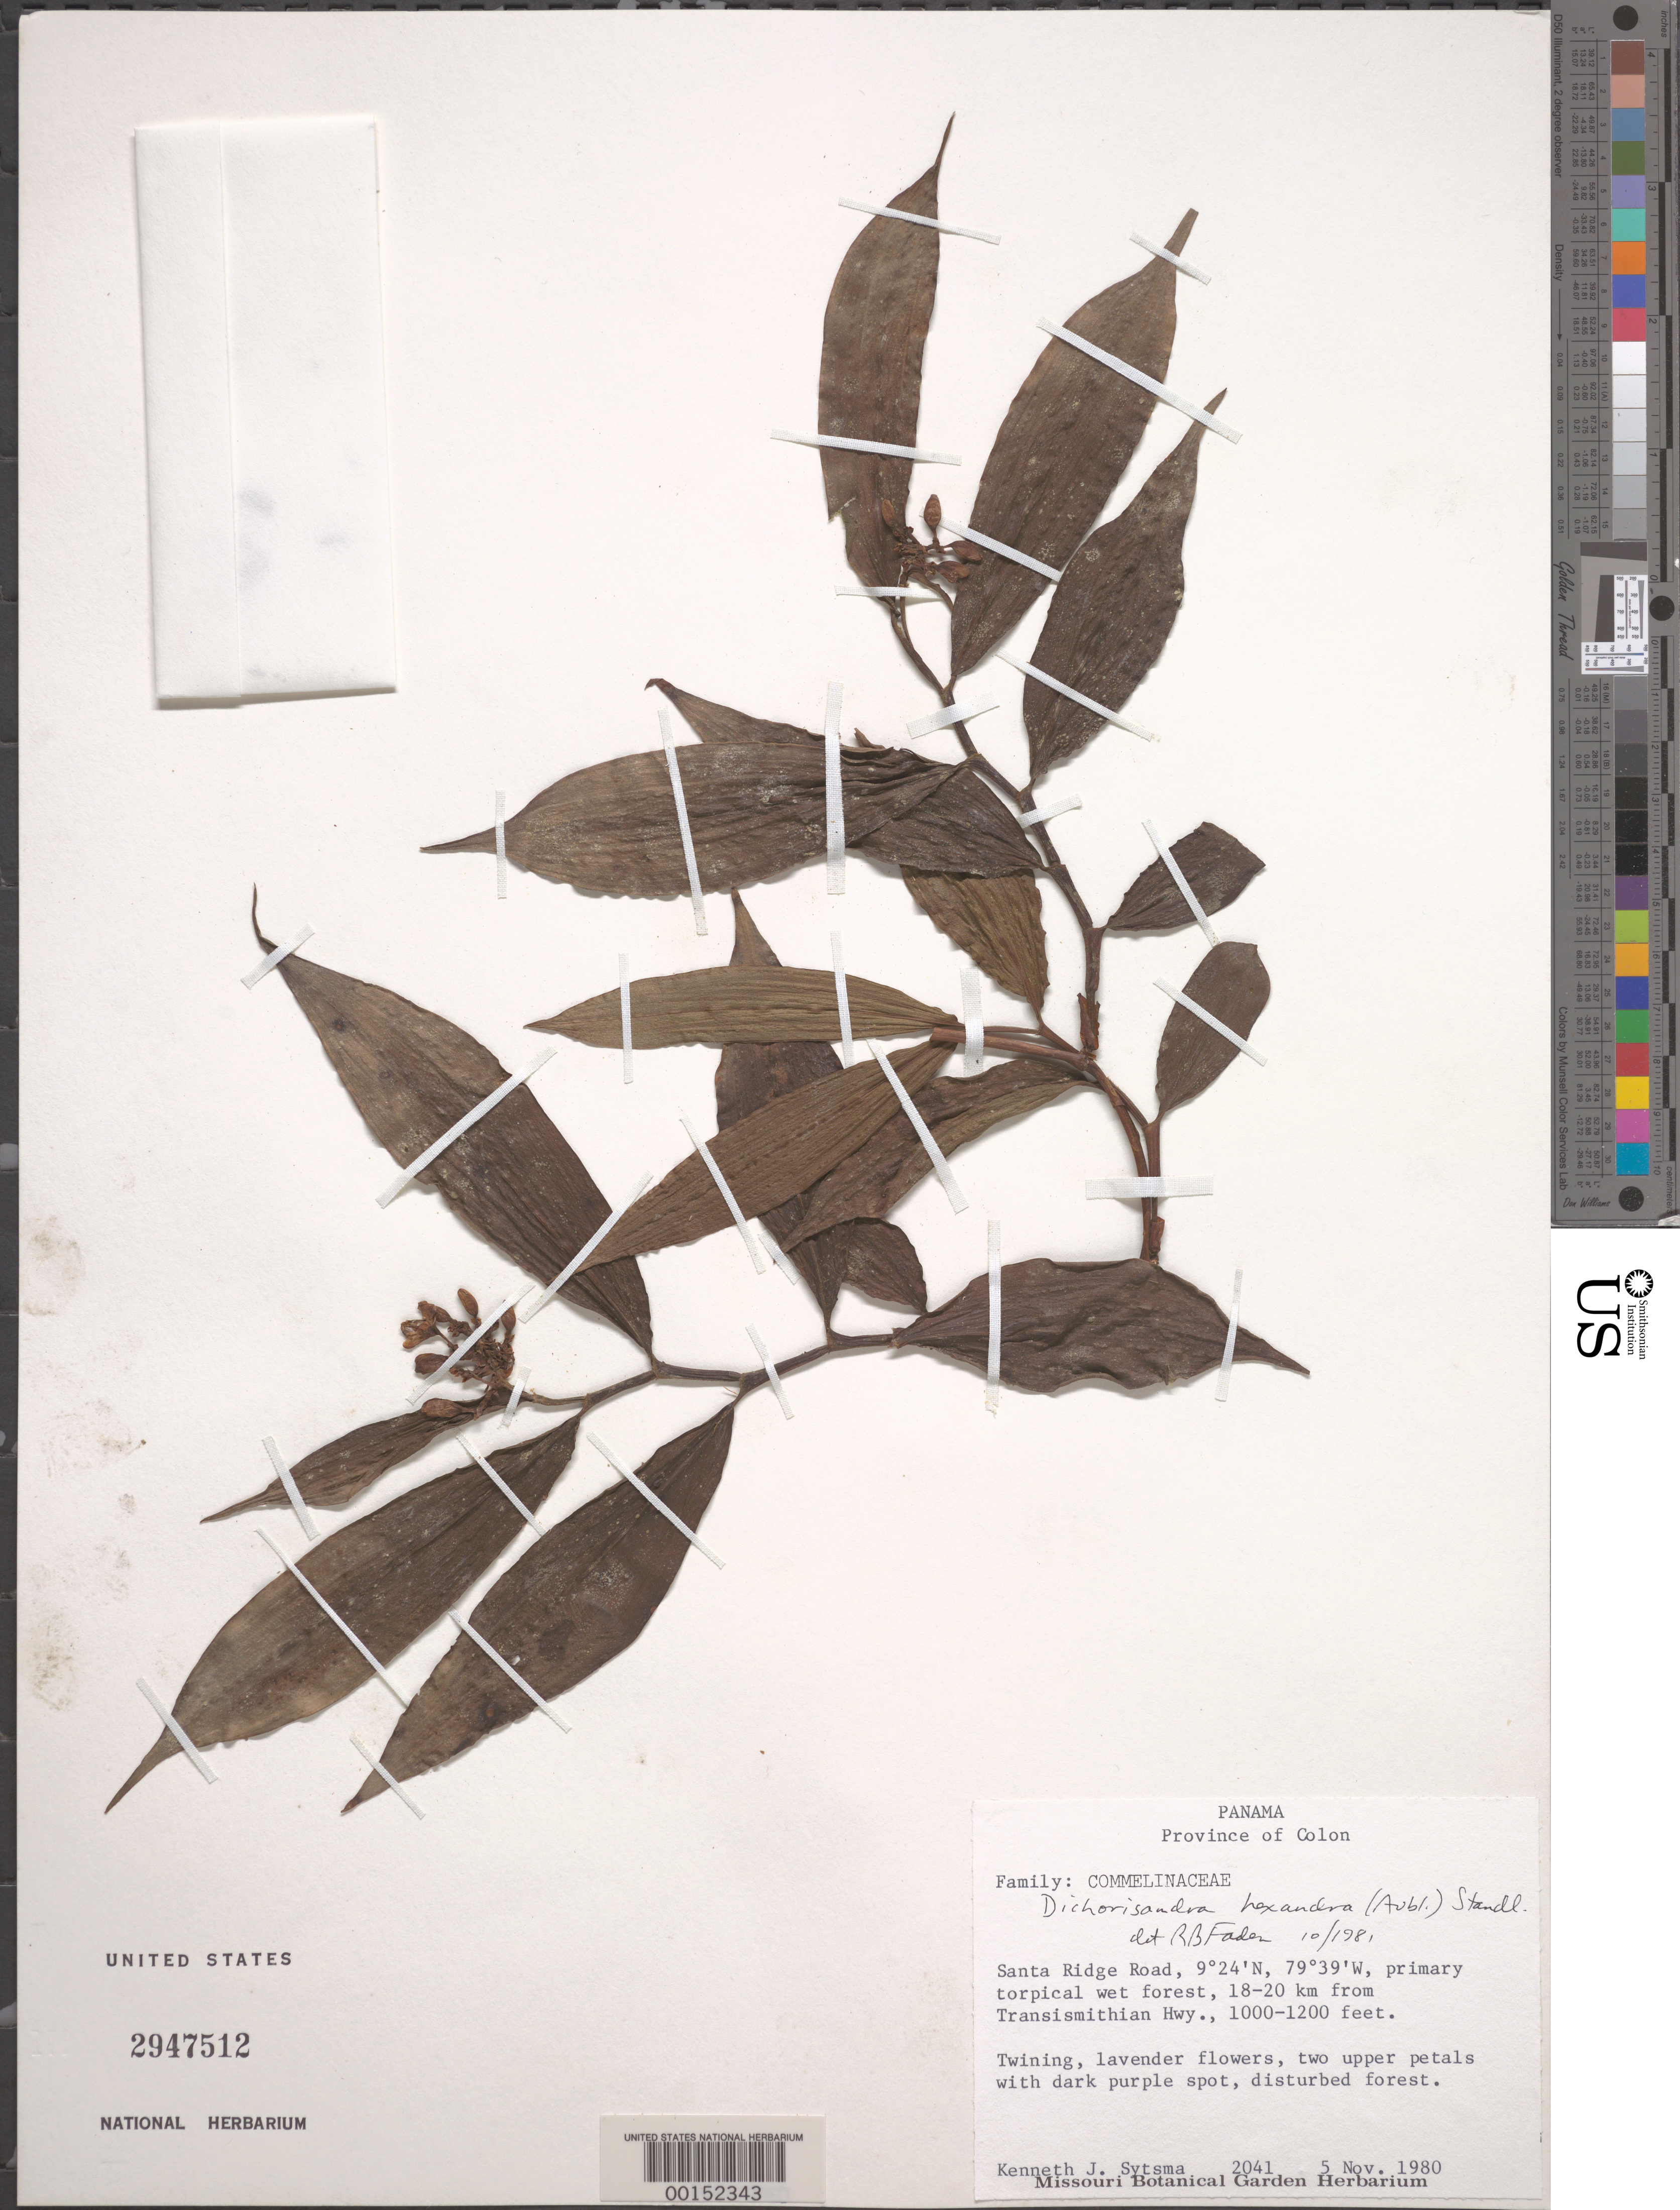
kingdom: Plantae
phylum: Tracheophyta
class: Liliopsida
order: Commelinales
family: Commelinaceae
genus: Dichorisandra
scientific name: Dichorisandra hexandra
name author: (Aubl.) Standl.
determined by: Faden, Robert B., (US), Smithsonian Institution - National Museum of Natural History (UNITED STATES)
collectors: K. J. Sytsma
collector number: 2041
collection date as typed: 05 Nov 1980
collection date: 1980-11-05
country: Panama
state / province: Colón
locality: Santa ridge road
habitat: Wet primary tropical forest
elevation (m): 305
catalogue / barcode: US 2947512